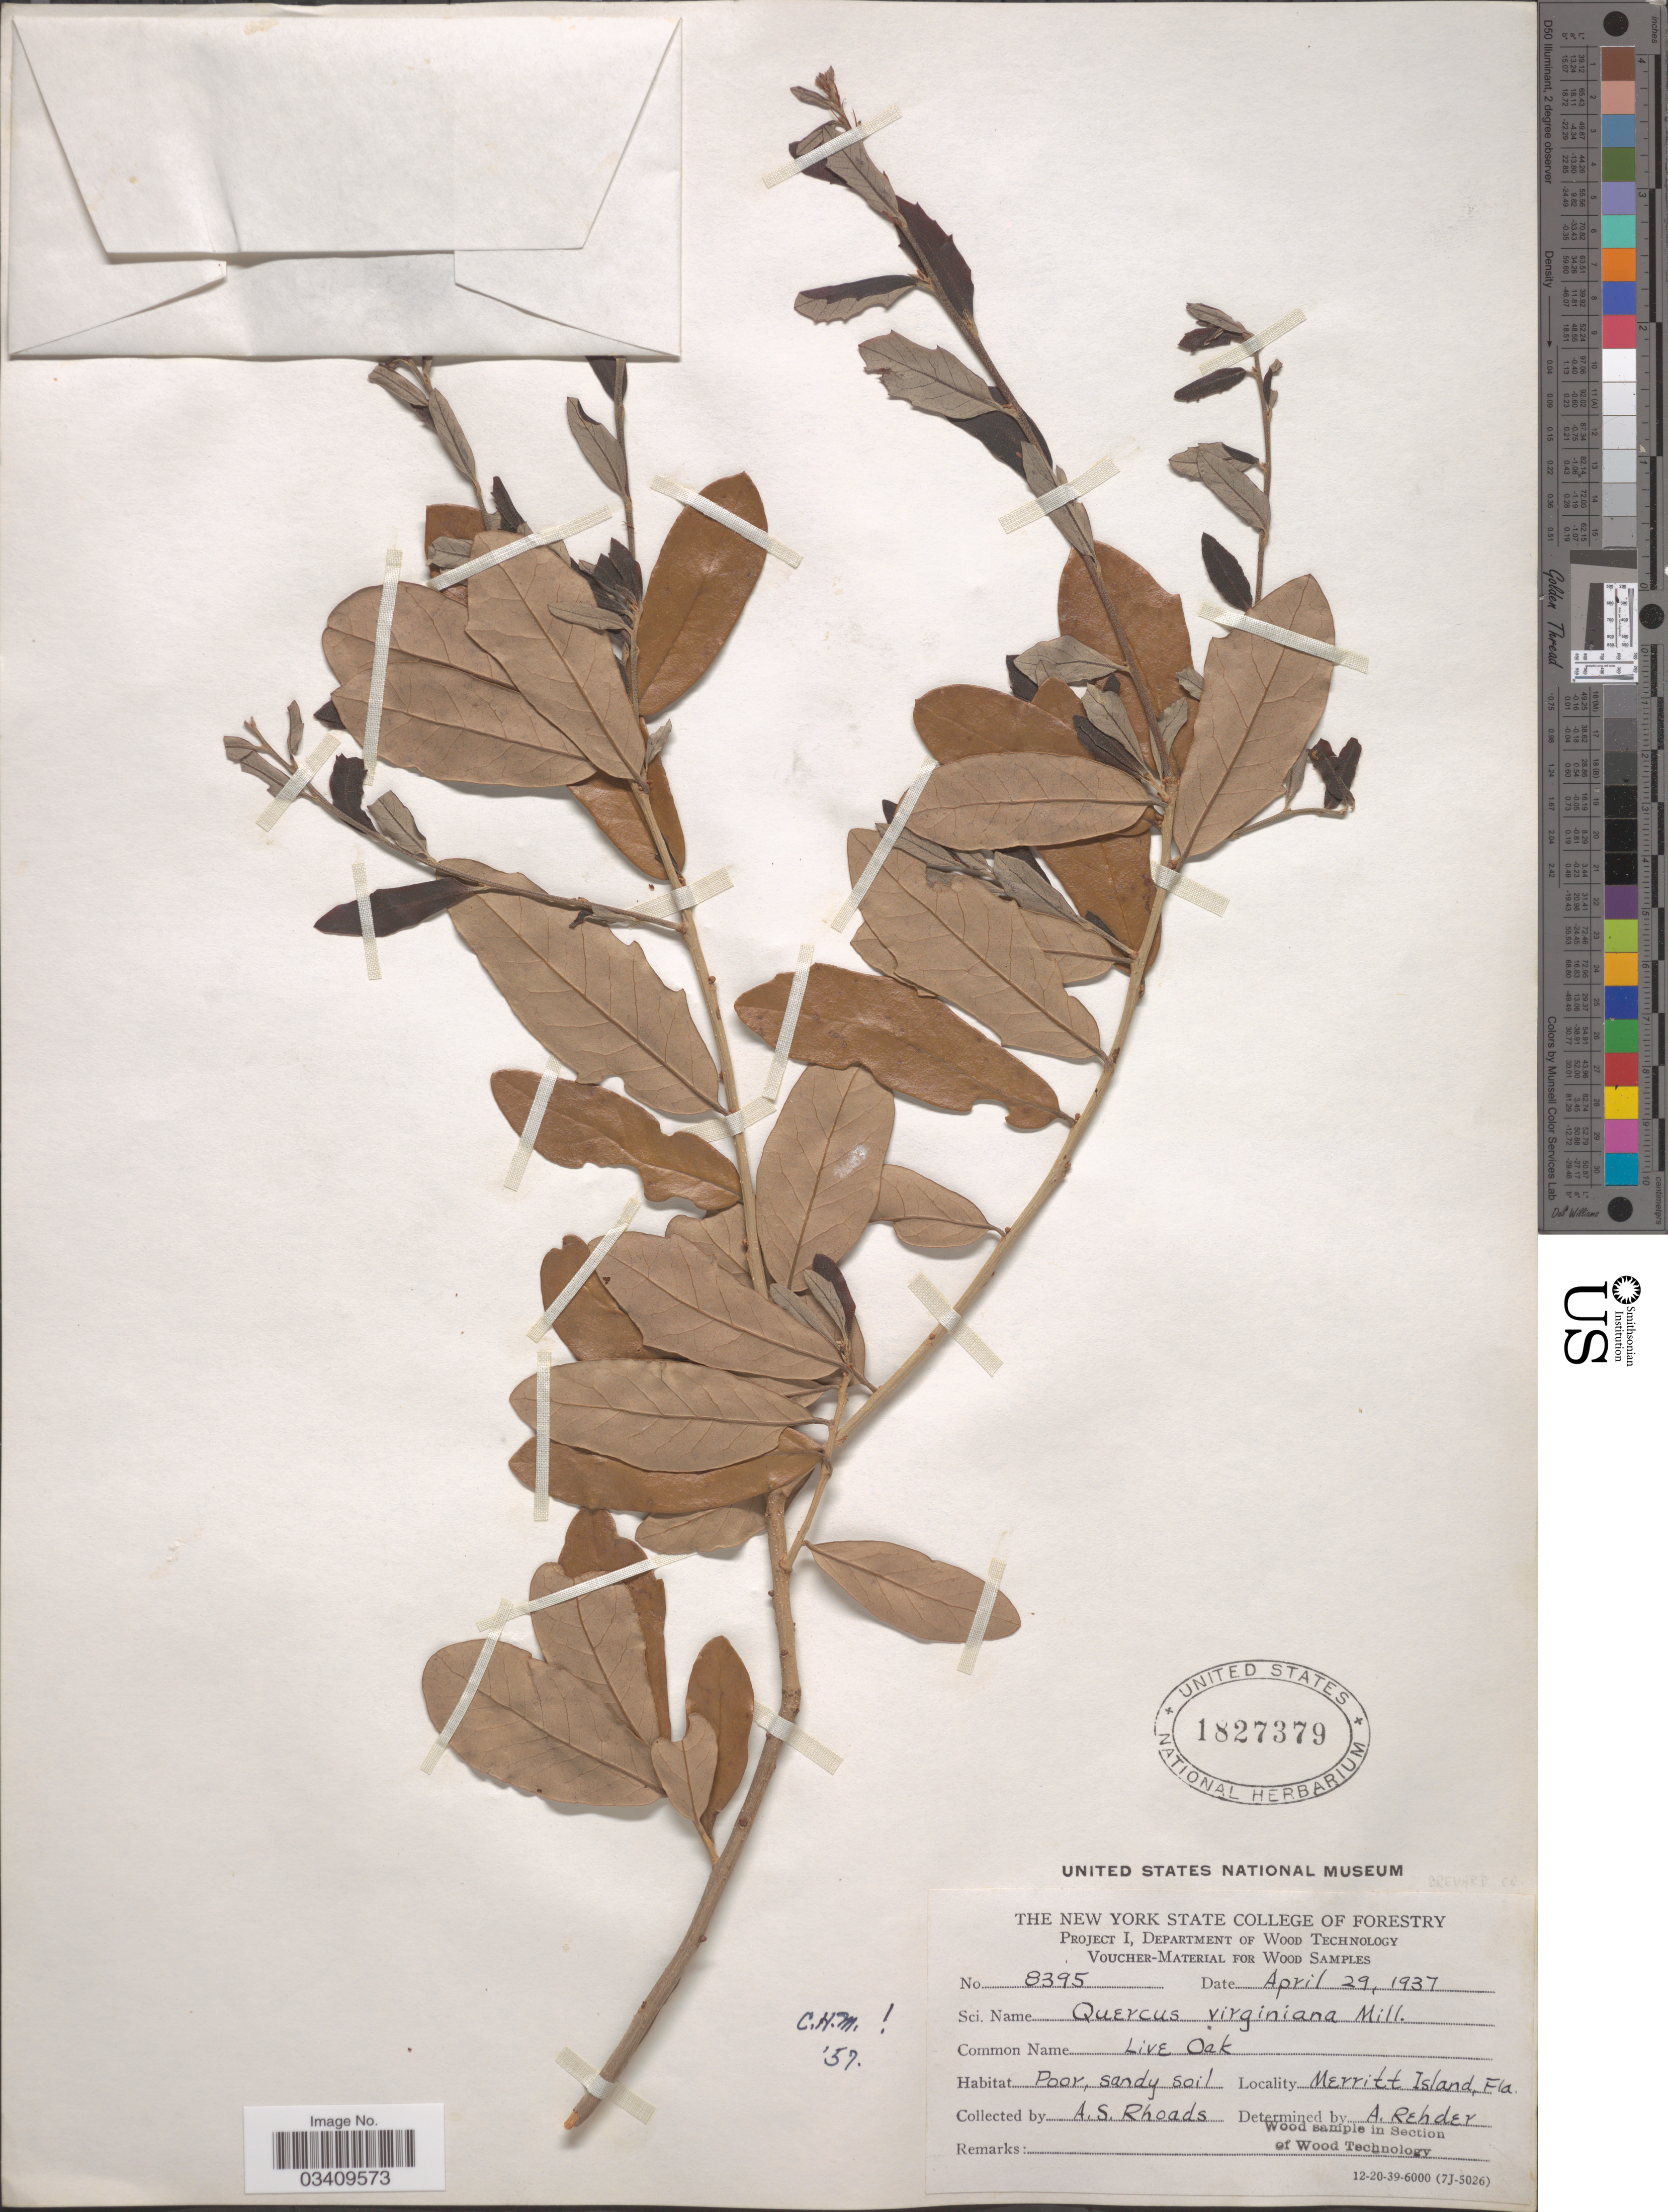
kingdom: Plantae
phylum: Tracheophyta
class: Magnoliopsida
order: Fagales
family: Fagaceae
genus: Quercus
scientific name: Quercus virginiana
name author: Mill.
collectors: A. Rhoads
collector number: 8395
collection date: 1937-04-29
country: United States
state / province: Florida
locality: Merritt Island.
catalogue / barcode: US 1827379